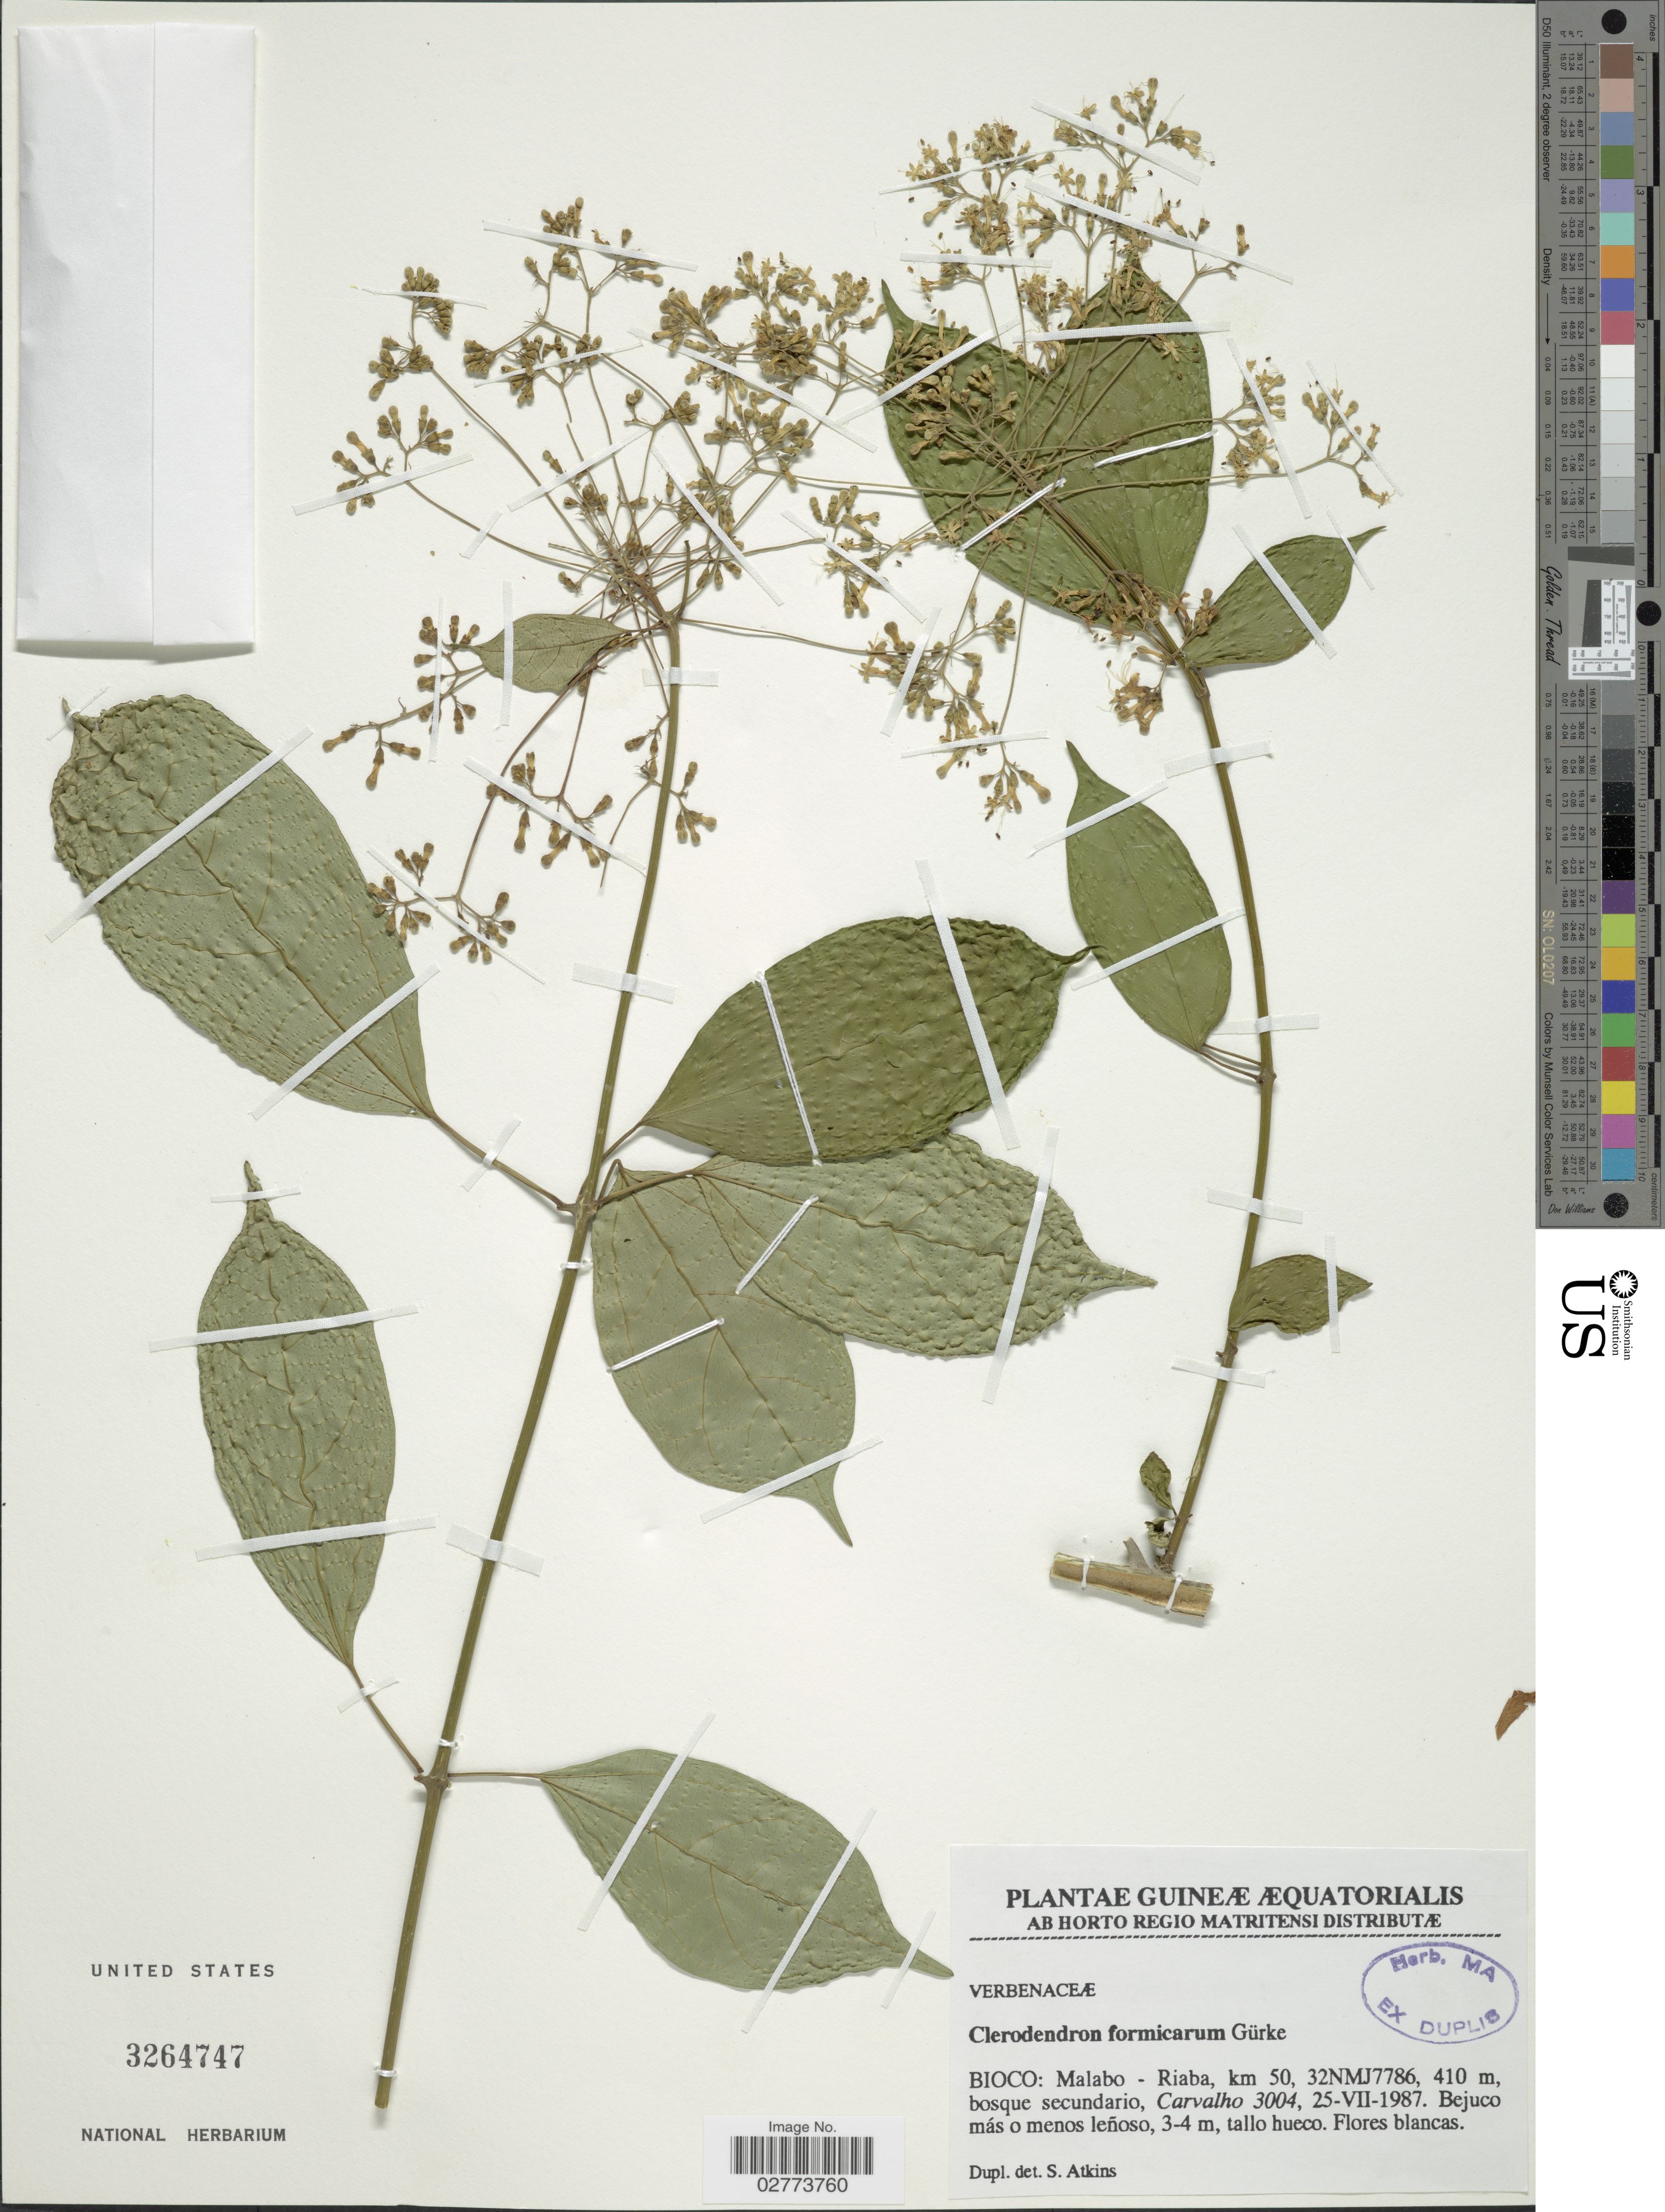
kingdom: Plantae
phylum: Tracheophyta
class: Magnoliopsida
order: Lamiales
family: Lamiaceae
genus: Clerodendrum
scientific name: Clerodendrum formicarum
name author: Gürke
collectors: Carvalho, --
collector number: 3004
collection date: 1987-07-25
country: Equatorial Guinea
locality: Bioco: Malabo-Riaba, km 50, 32NMJ7786.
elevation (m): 410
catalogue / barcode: US 3264747